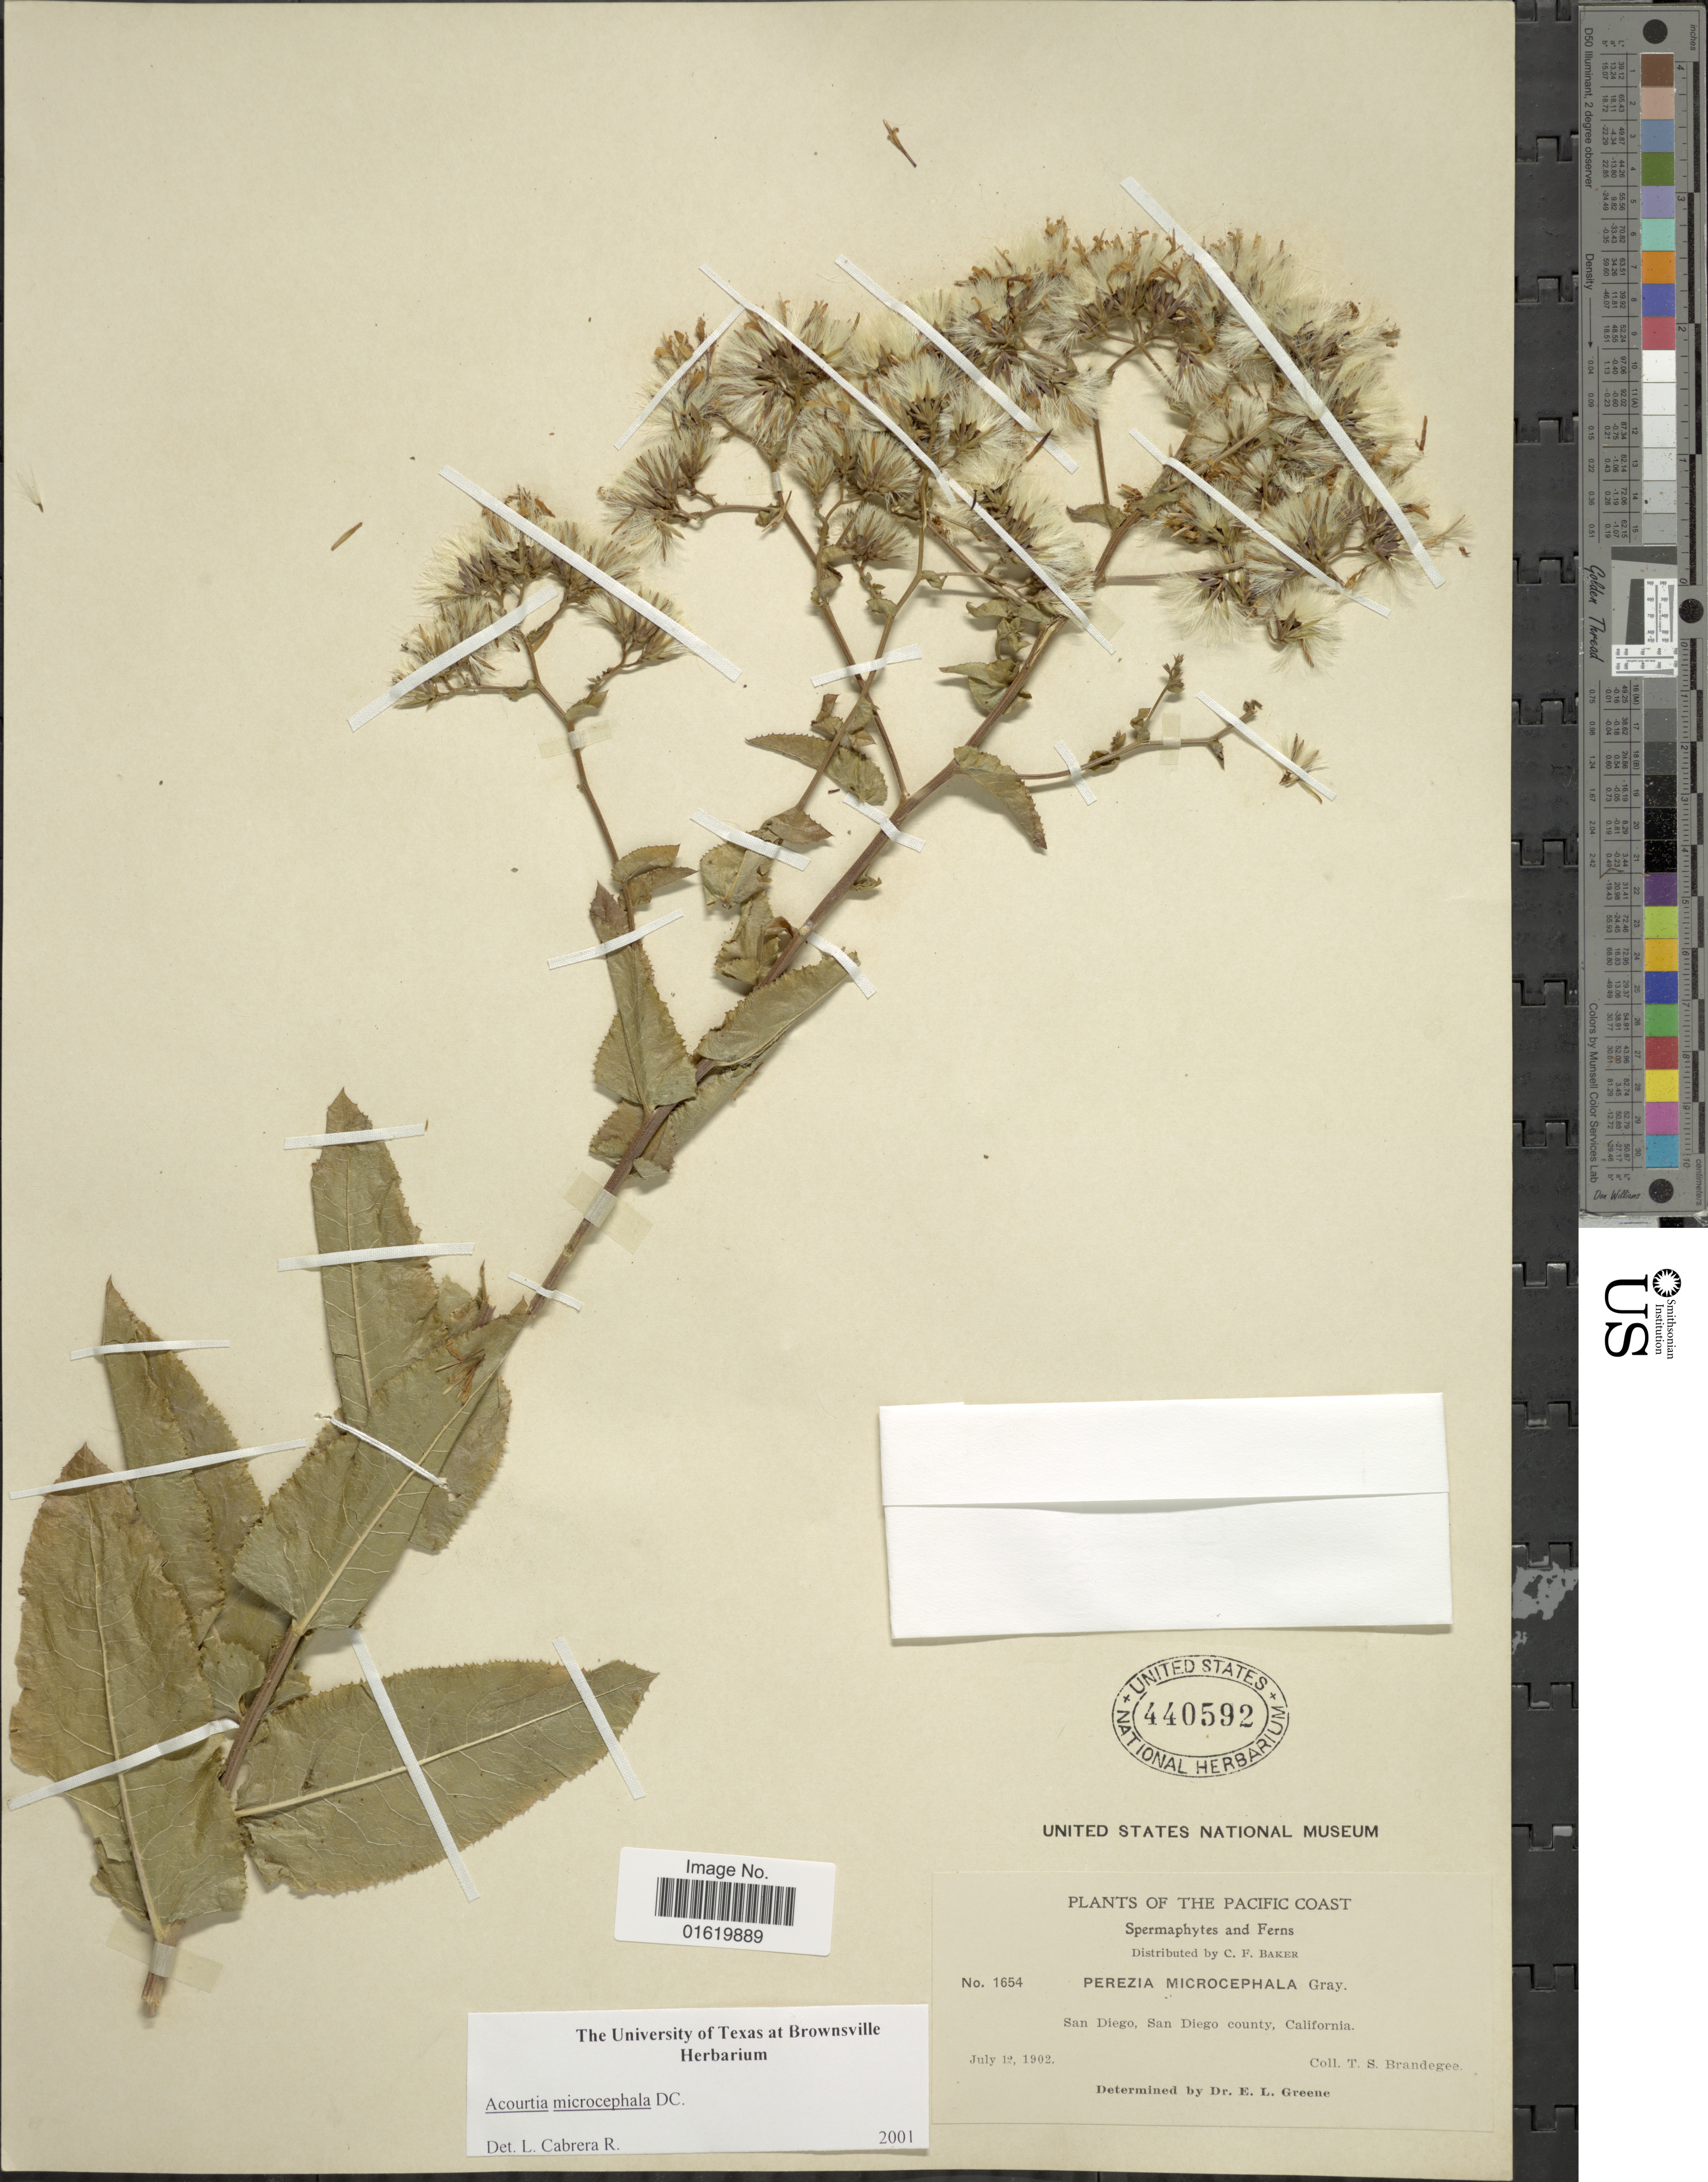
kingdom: Plantae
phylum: Tracheophyta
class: Magnoliopsida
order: Asterales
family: Asteraceae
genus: Acourtia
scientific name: Acourtia microcephala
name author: DC.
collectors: T. S. Brandegee (herbarium)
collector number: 1654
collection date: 1902-07-12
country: United States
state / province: California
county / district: San Diego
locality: Pacific Coast. Spermaphytes and Ferns. San Diego, San Diego county.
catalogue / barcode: US 440592